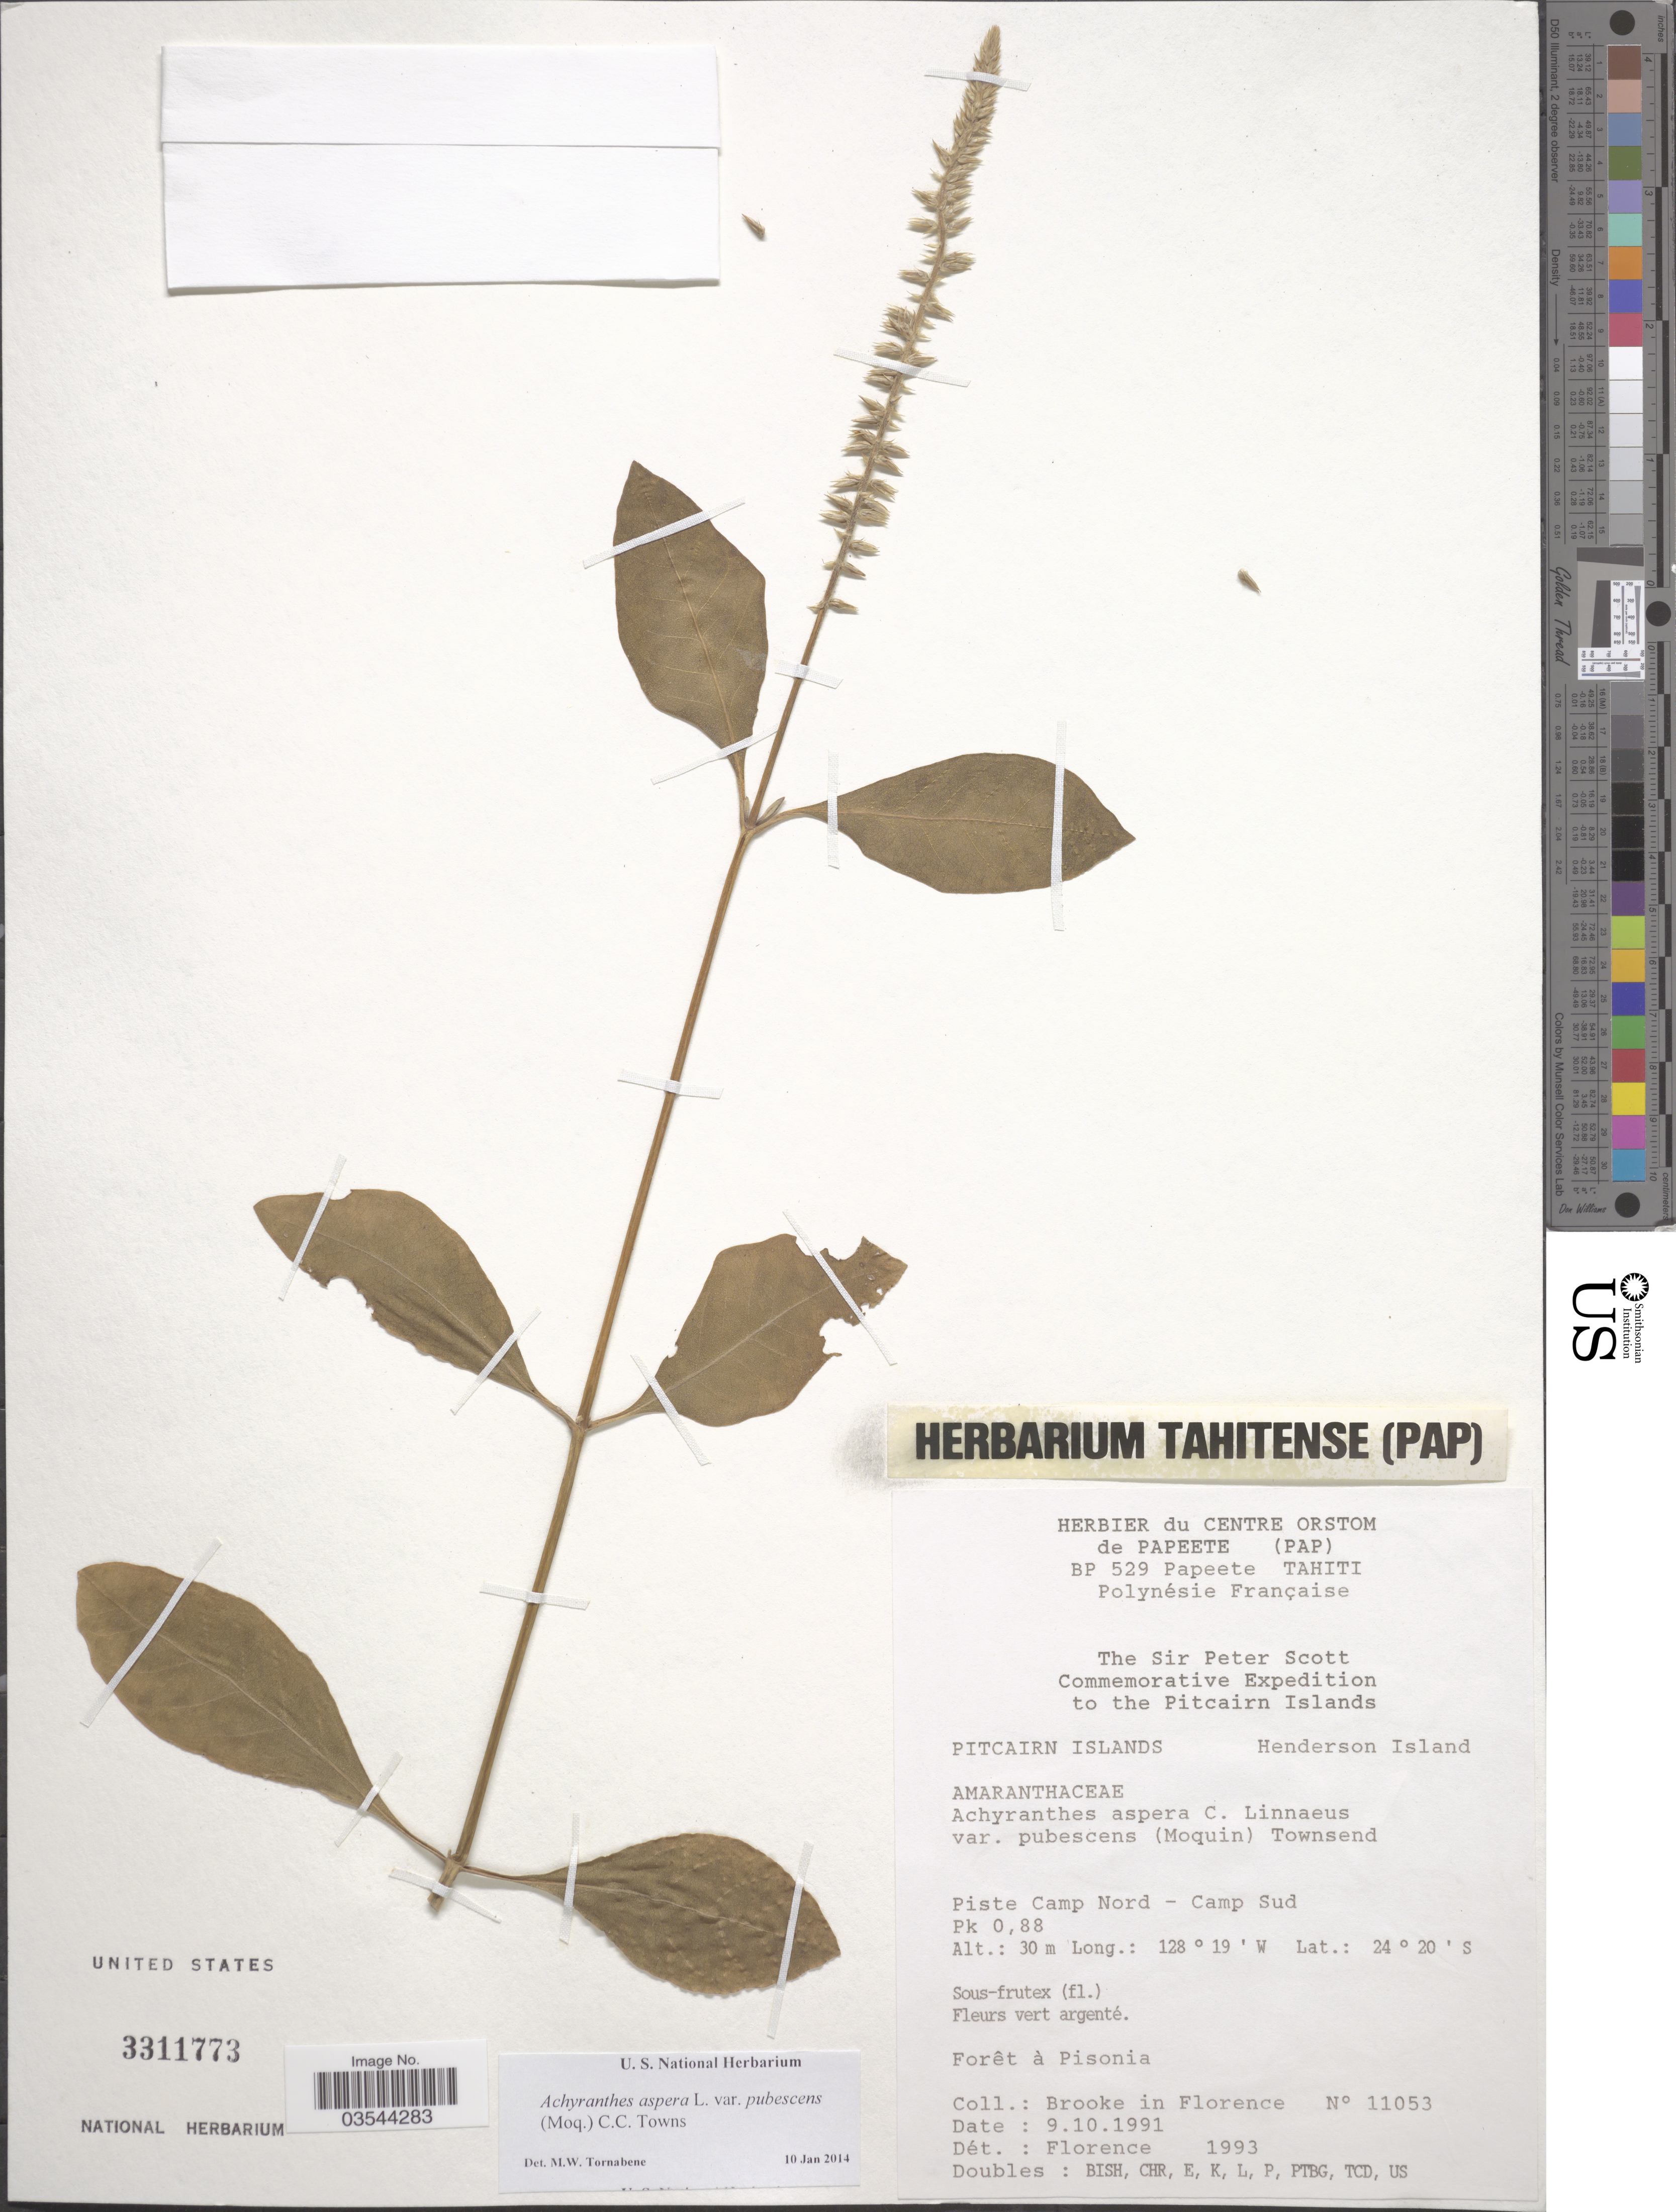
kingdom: Plantae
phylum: Tracheophyta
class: Magnoliopsida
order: Caryophyllales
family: Amaranthaceae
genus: Achyranthes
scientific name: Achyranthes aspera var. pubescens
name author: (Moq.) M. Gómez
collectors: -. Brooke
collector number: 11053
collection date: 1991-10-09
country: Pitcairn Islands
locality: Henderson Island. Piste Camp Nord - Camp Sud Pk 0,88.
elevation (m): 30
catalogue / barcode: US 3311773